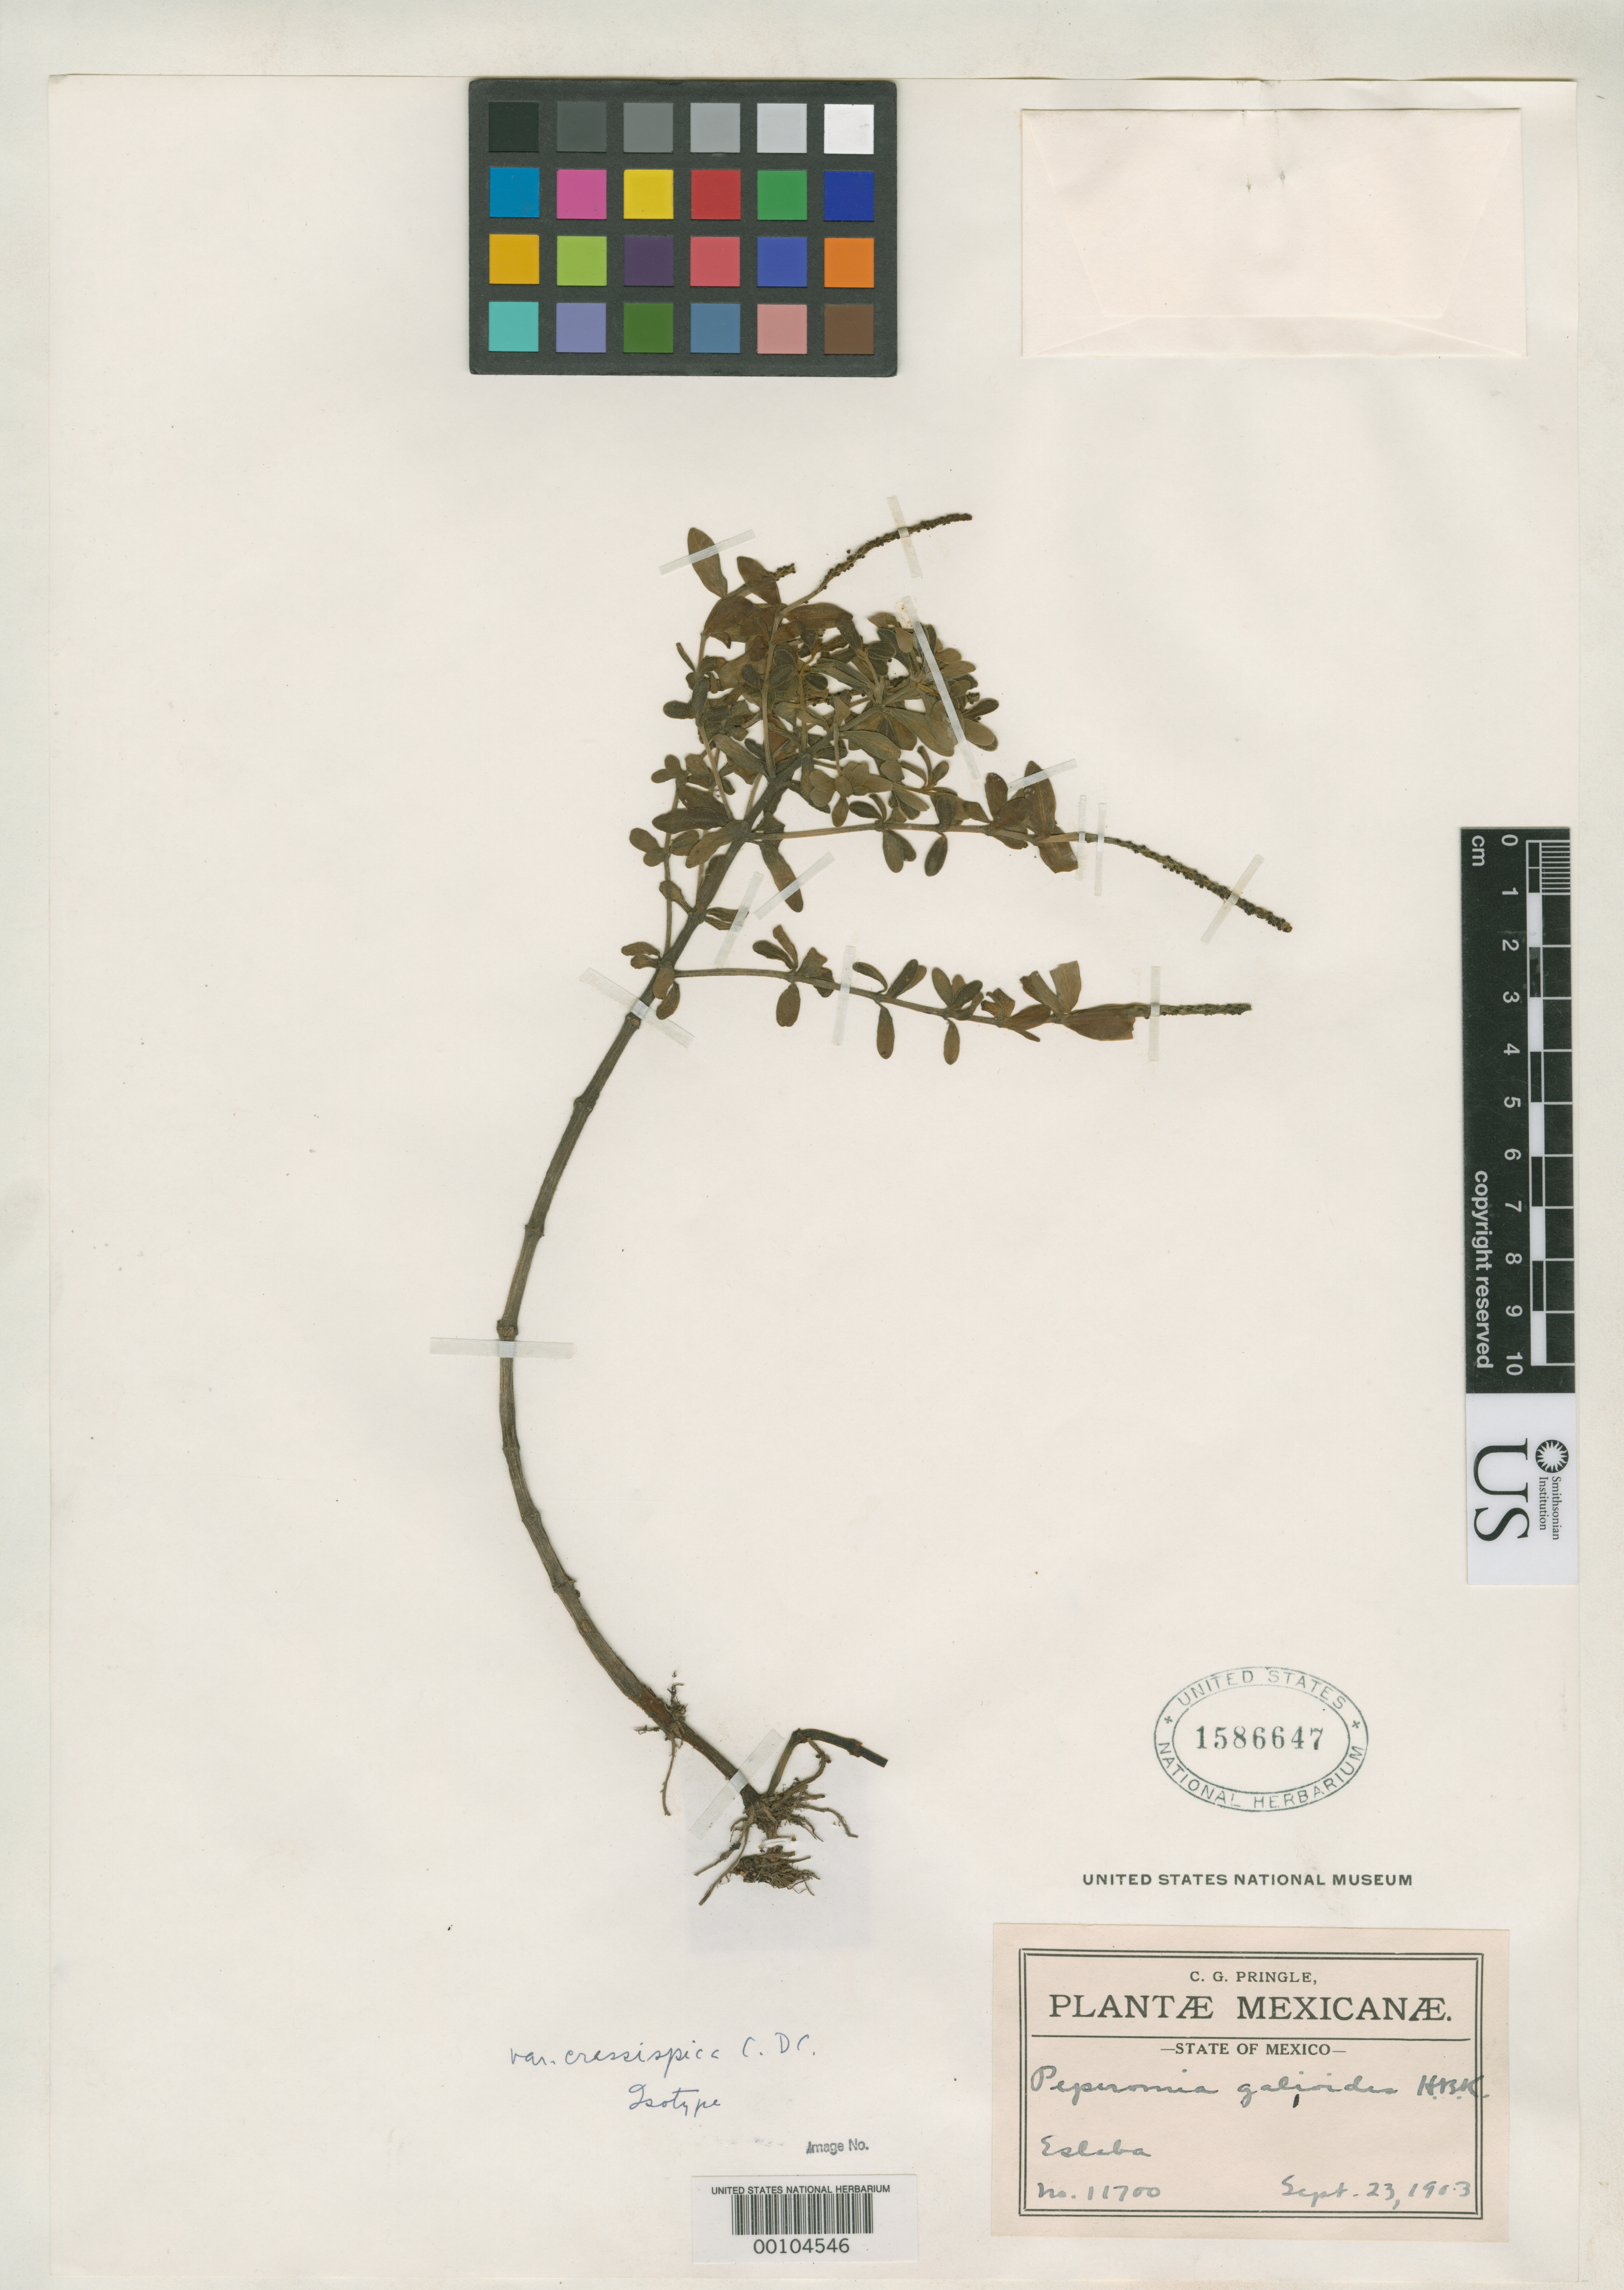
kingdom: Plantae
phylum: Tracheophyta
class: Magnoliopsida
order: Piperales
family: Piperaceae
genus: Peperomia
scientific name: Peperomia galioides var. crassispica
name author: C. DC.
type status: Isotype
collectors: C. G. Pringle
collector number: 11700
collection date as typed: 23 Sep 1903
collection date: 1903-09-23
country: Mexico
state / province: Distrito Federal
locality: Eslava.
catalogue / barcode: US 1586647